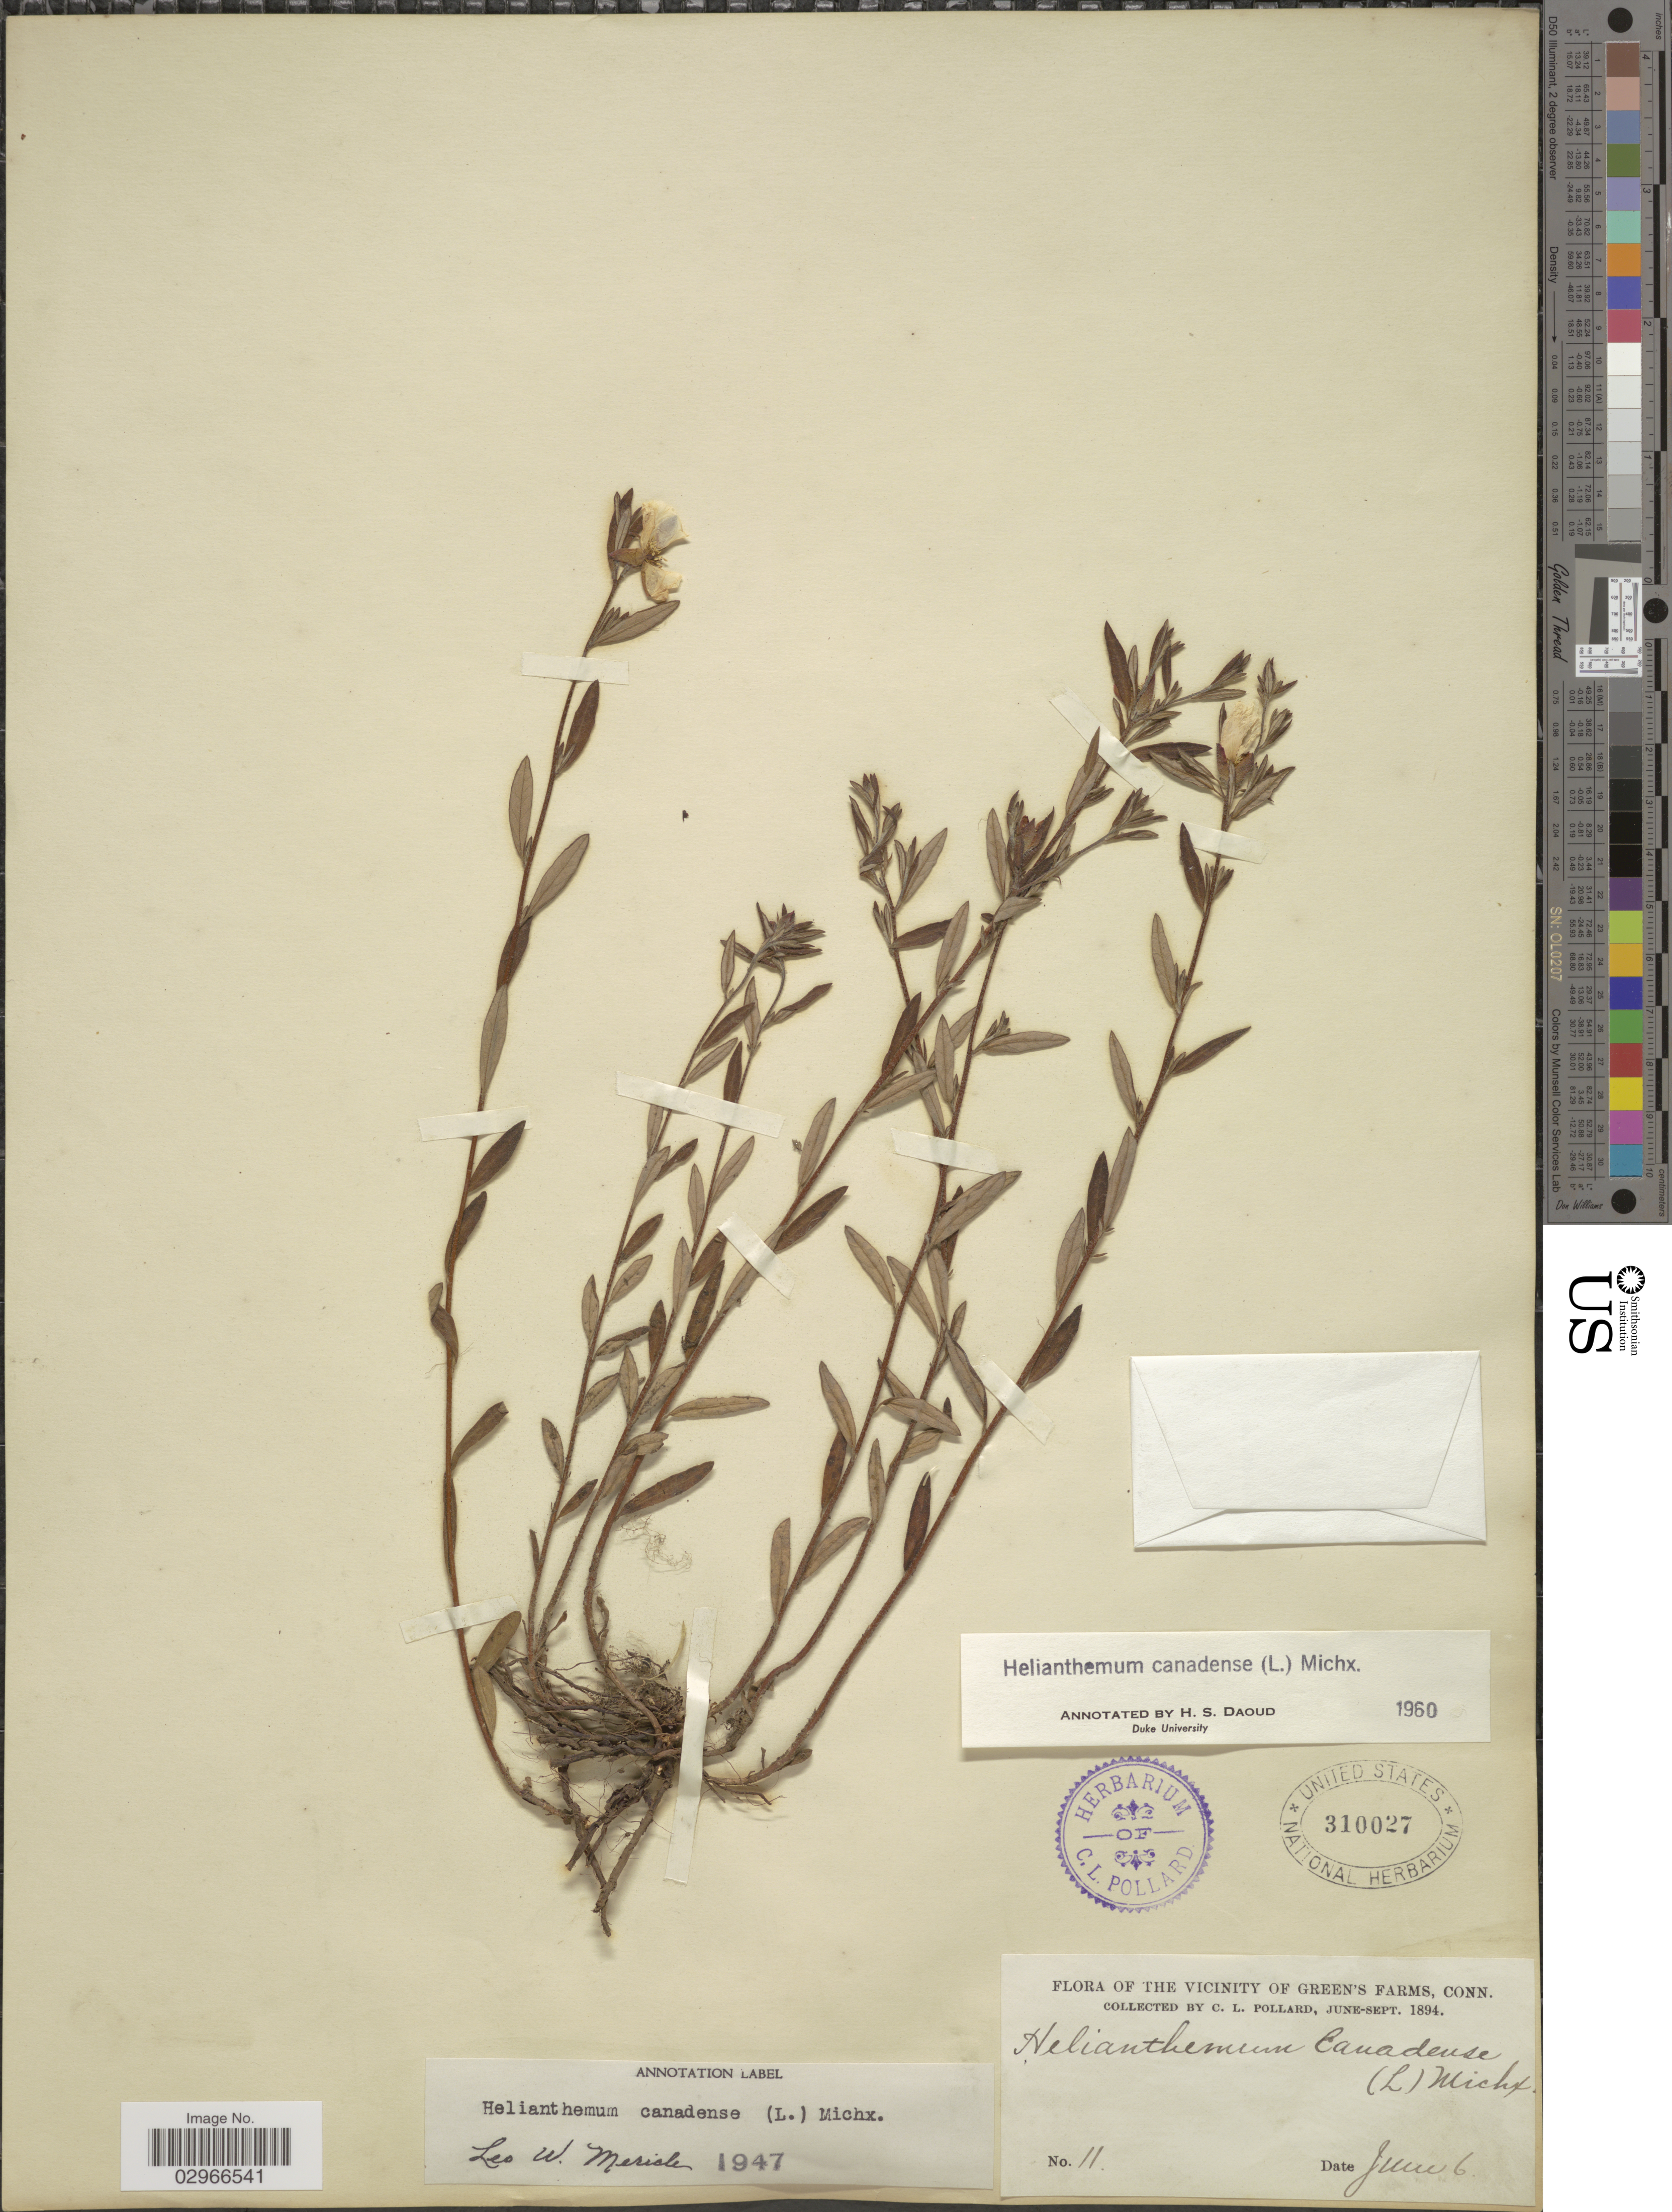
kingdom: Plantae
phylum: Tracheophyta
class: Magnoliopsida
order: Malvales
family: Cistaceae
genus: Helianthemum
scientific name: Helianthemum canadense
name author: (L.) Michx.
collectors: C. L. Pollard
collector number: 11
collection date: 1894-06-06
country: United States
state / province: Connecticut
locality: The Vicinity of Green's Farms, Conn.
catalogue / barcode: US 310027